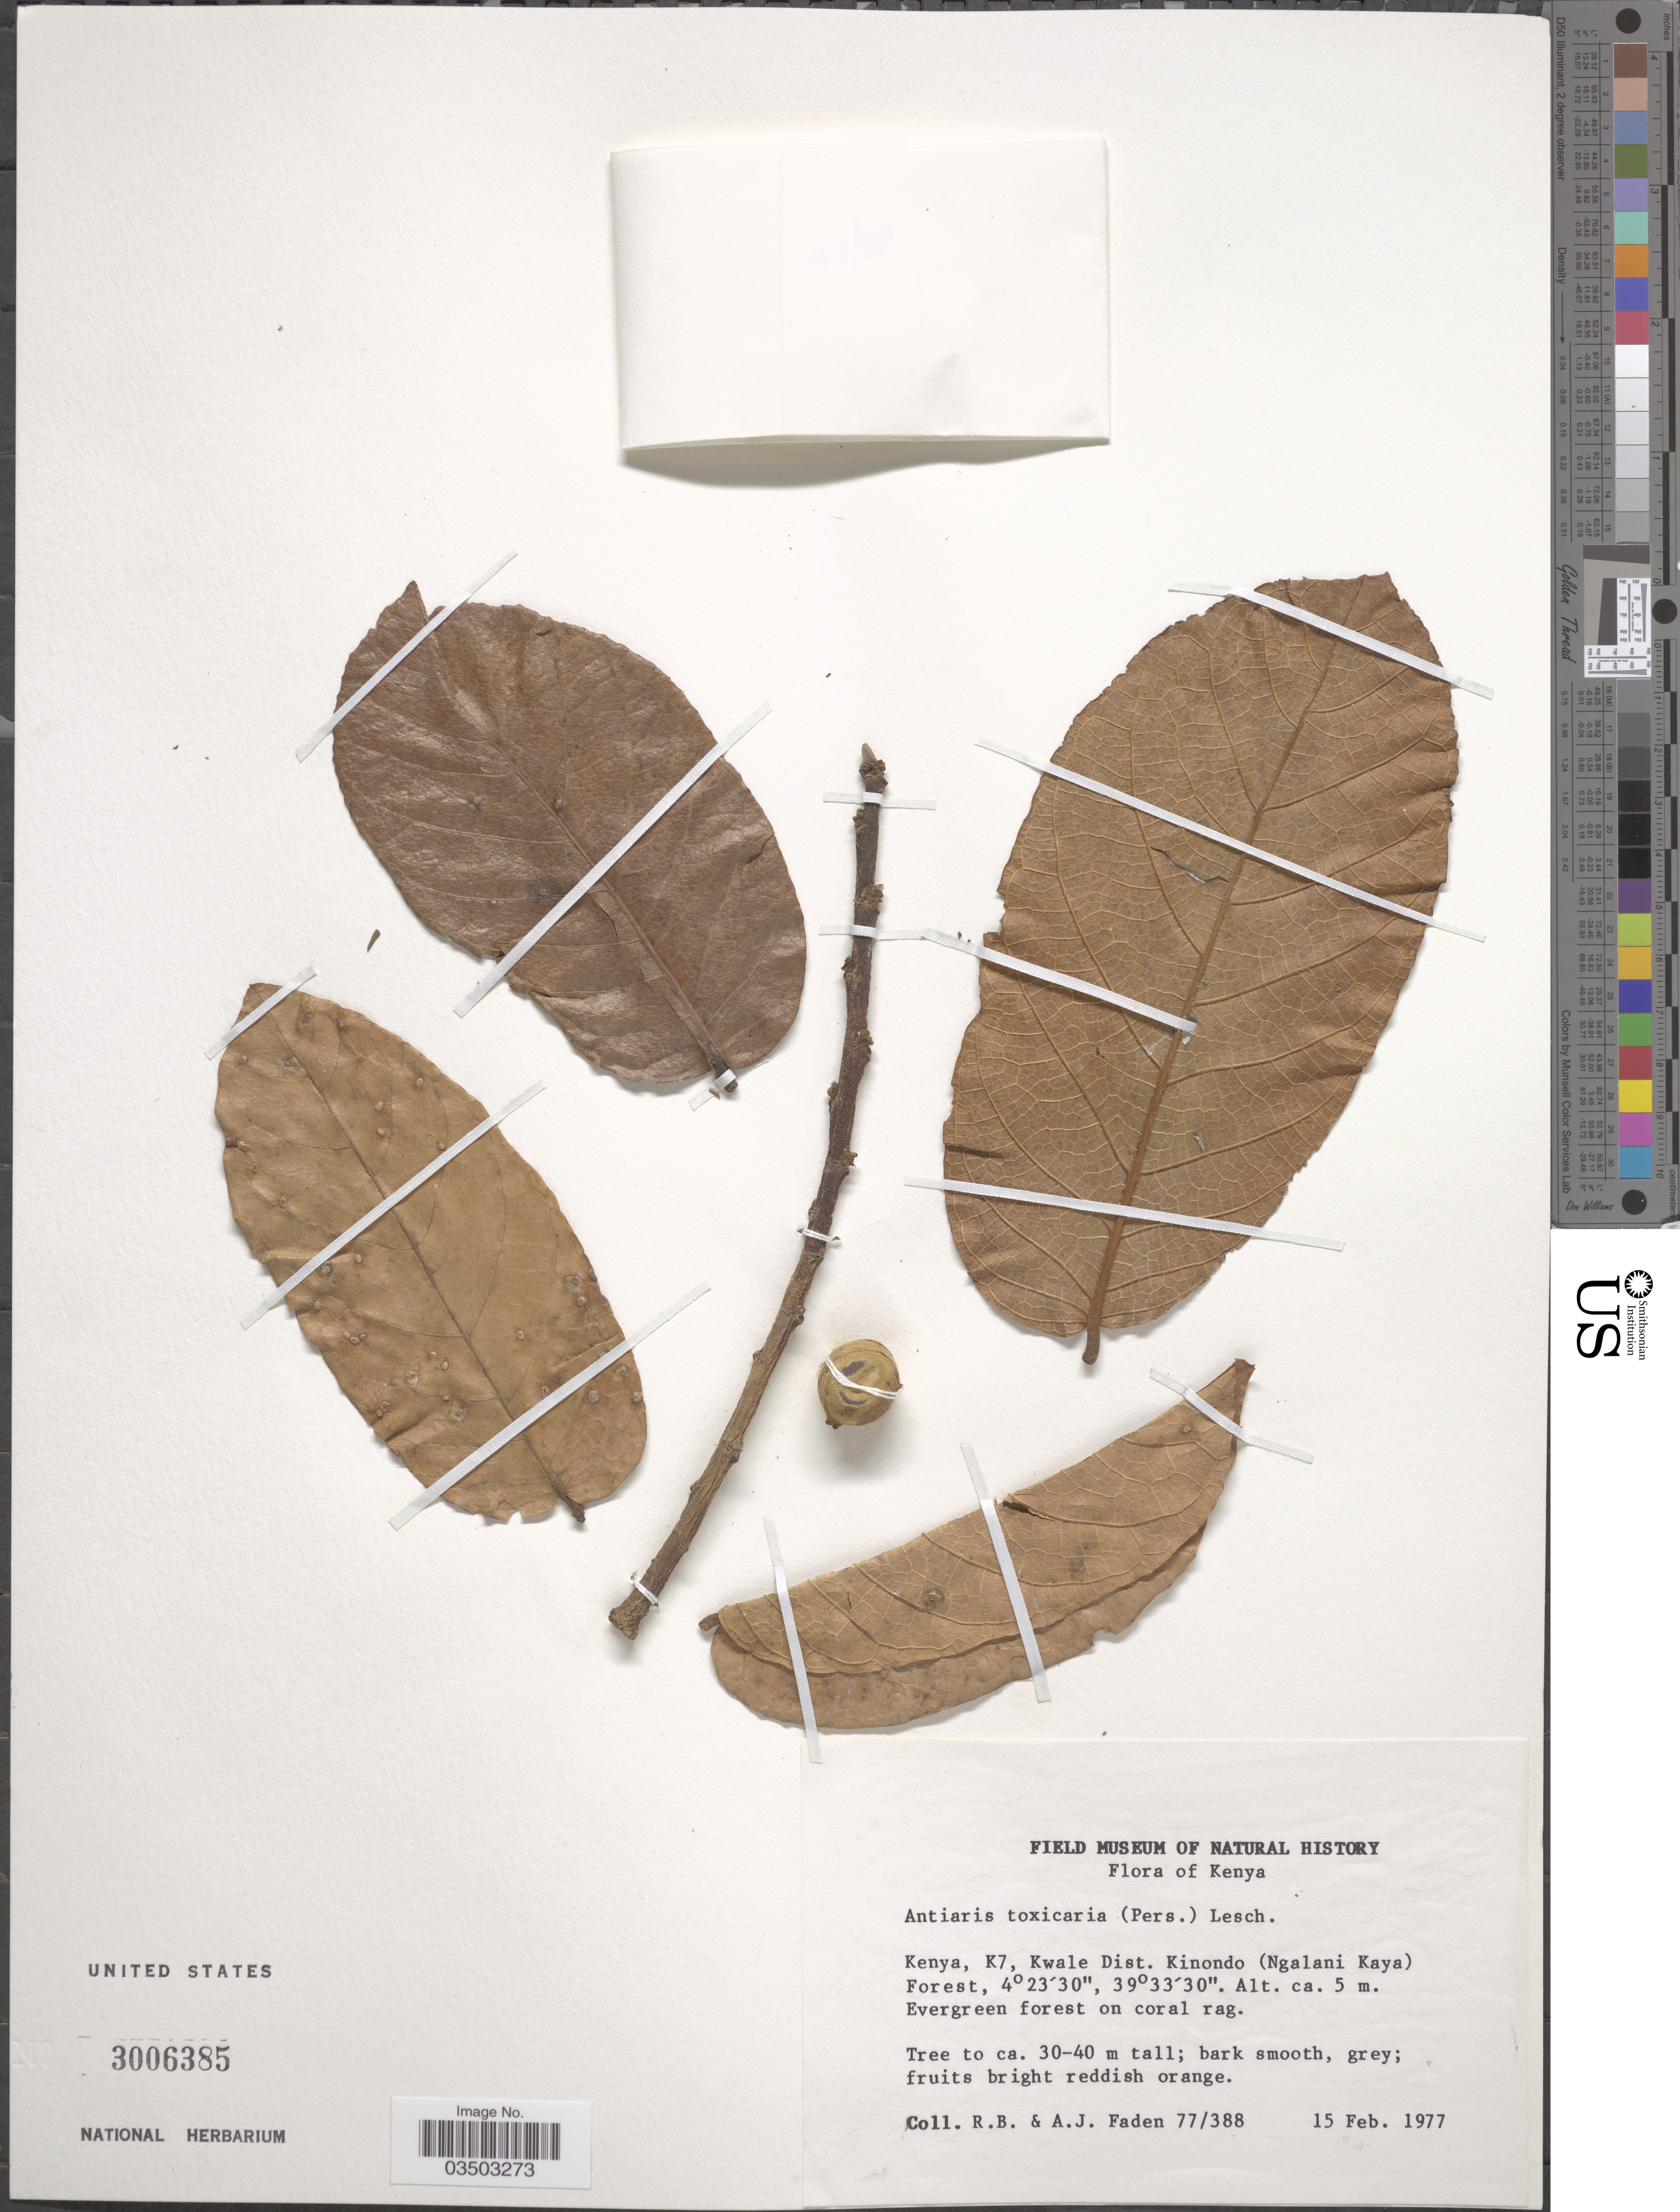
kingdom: Plantae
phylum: Tracheophyta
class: Magnoliopsida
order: Rosales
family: Moraceae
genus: Antiaris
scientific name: Antiaris toxicaria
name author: Lesch.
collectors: R. B. Faden & A. J. Faden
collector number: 77/388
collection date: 1977-02-15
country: Kenya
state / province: Kwale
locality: K7, Kwale Dist. Kinondo (Ngalani Kaya) Forest.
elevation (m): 5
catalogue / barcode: US 3006385